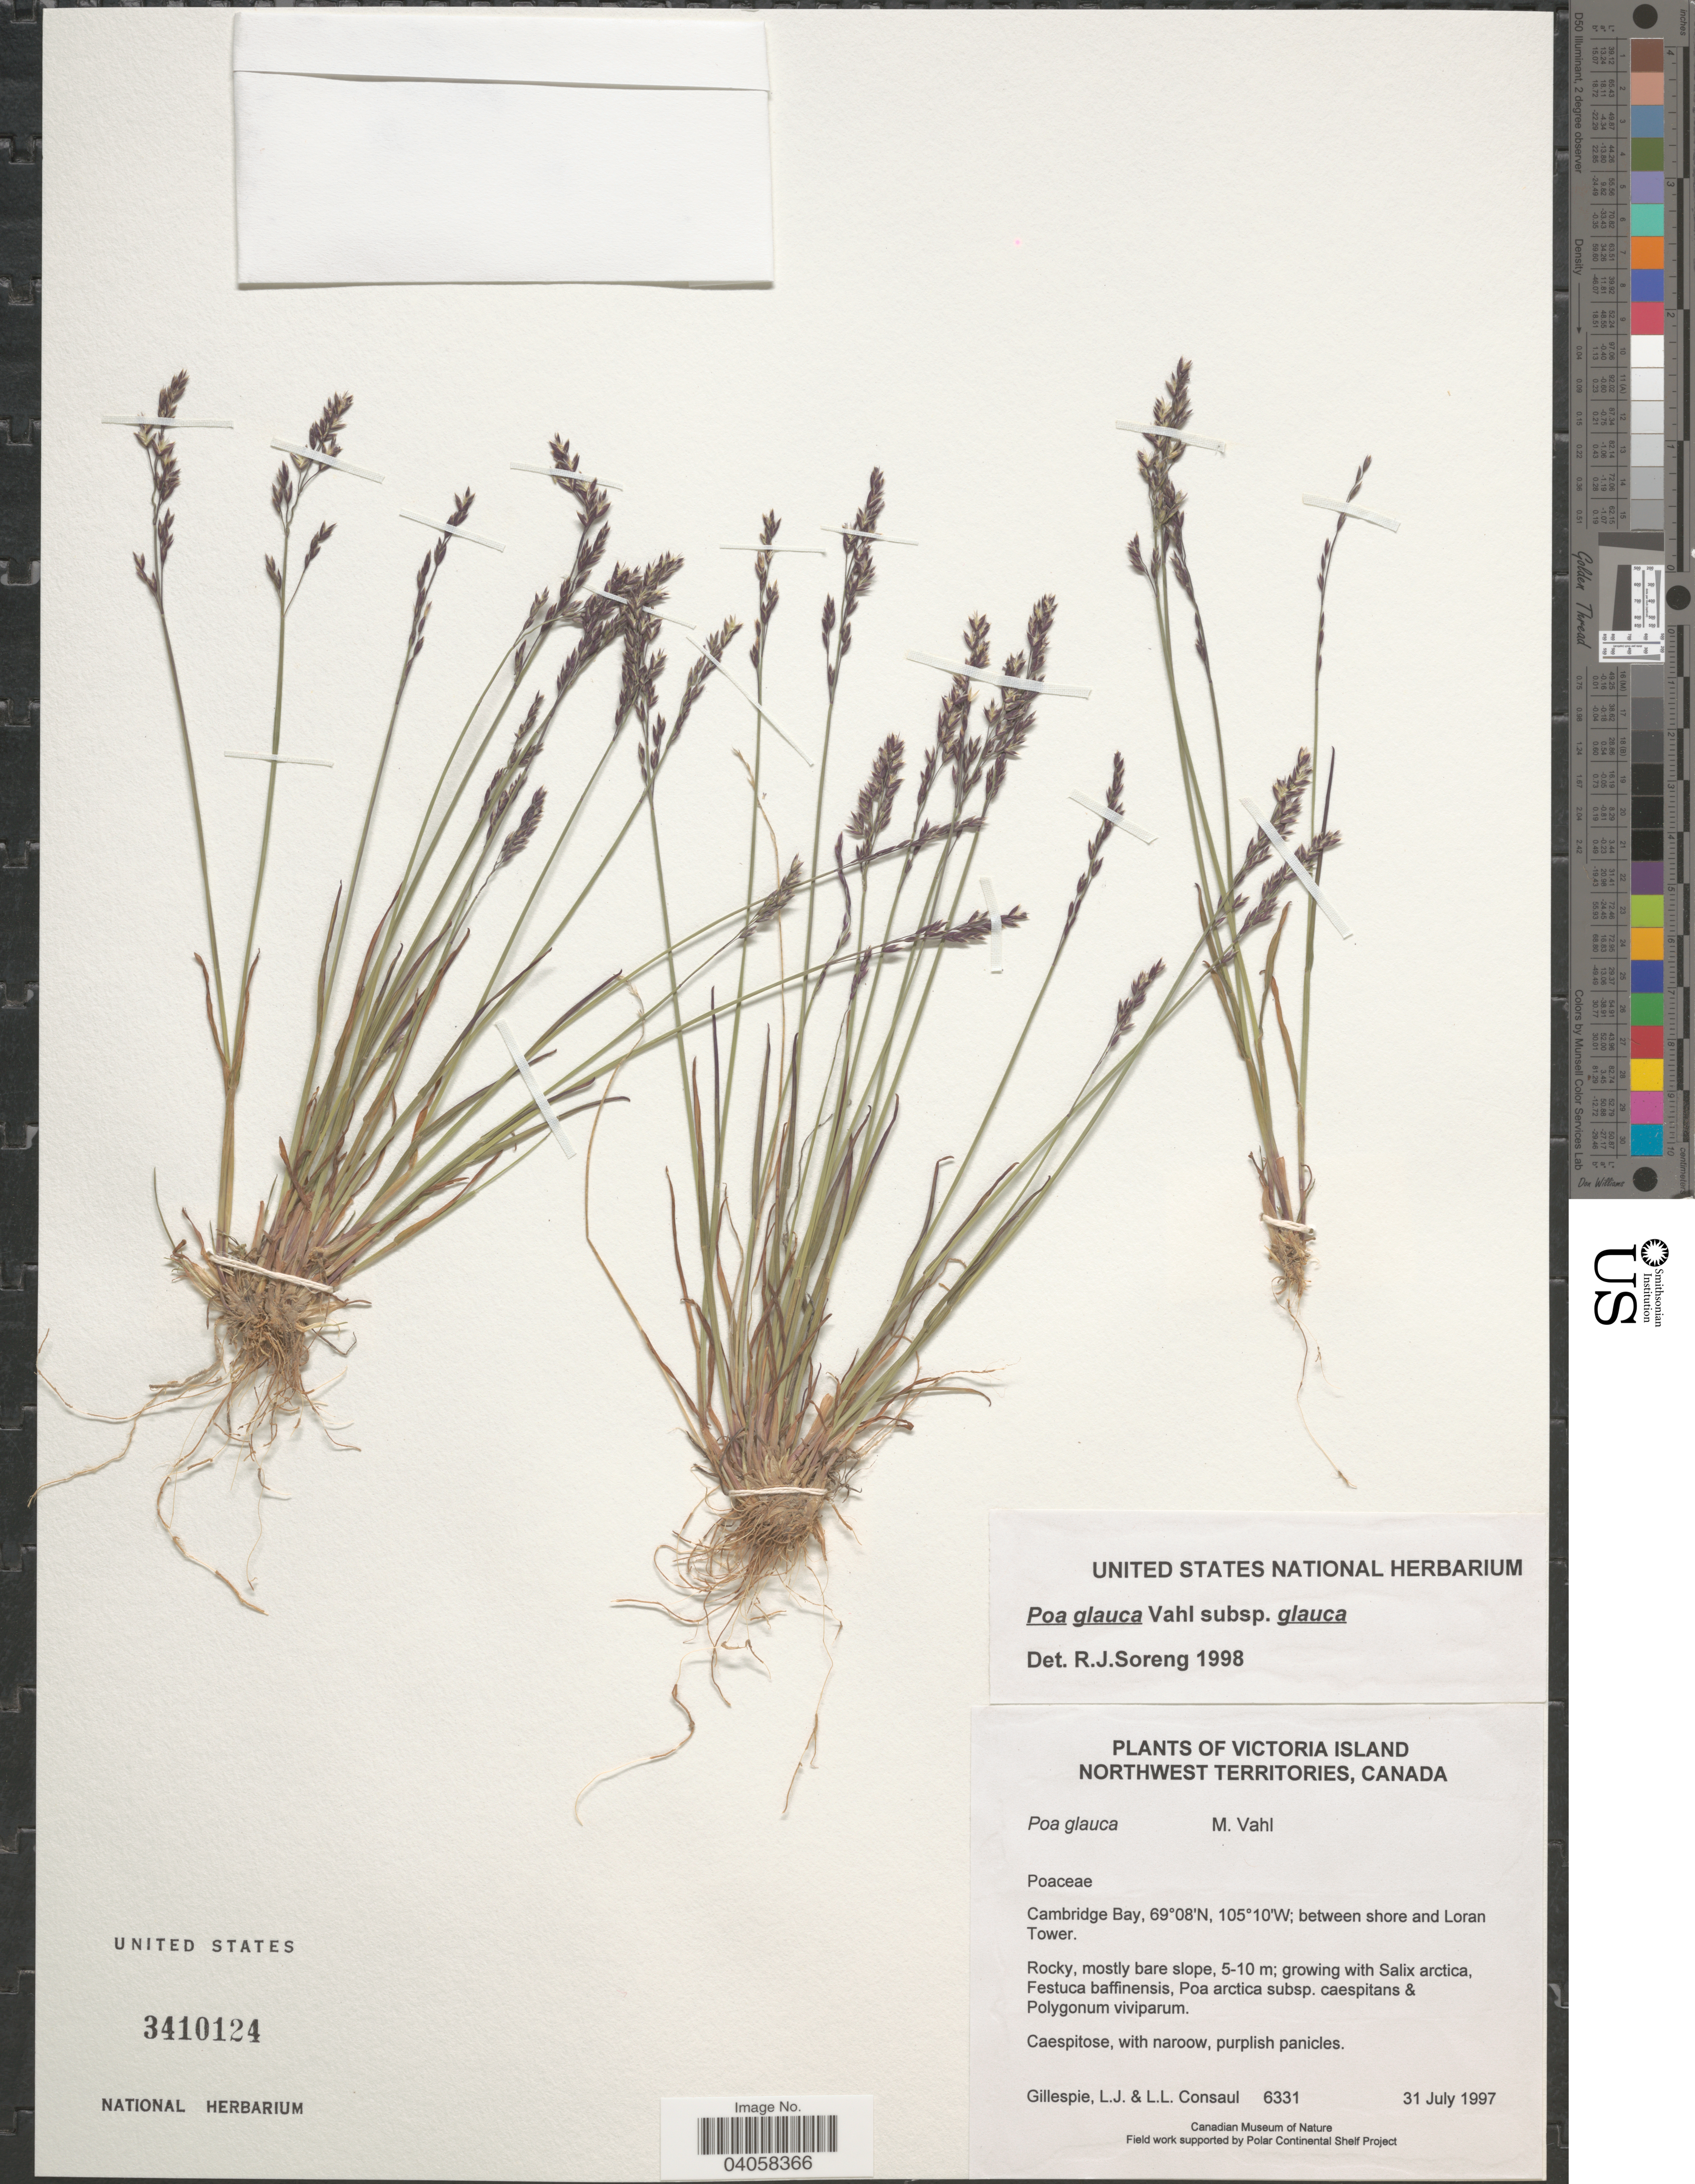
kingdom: Plantae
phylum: Tracheophyta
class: Liliopsida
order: Poales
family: Poaceae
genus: Poa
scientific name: Poa glauca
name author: Vahl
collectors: L. Gillespie & L. Consaul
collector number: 6331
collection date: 1997-07-31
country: Canada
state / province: Northwest Territories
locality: Victoria Island. Cambridge Bay; between shore and Loran Tower.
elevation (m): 5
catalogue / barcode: US 3410124